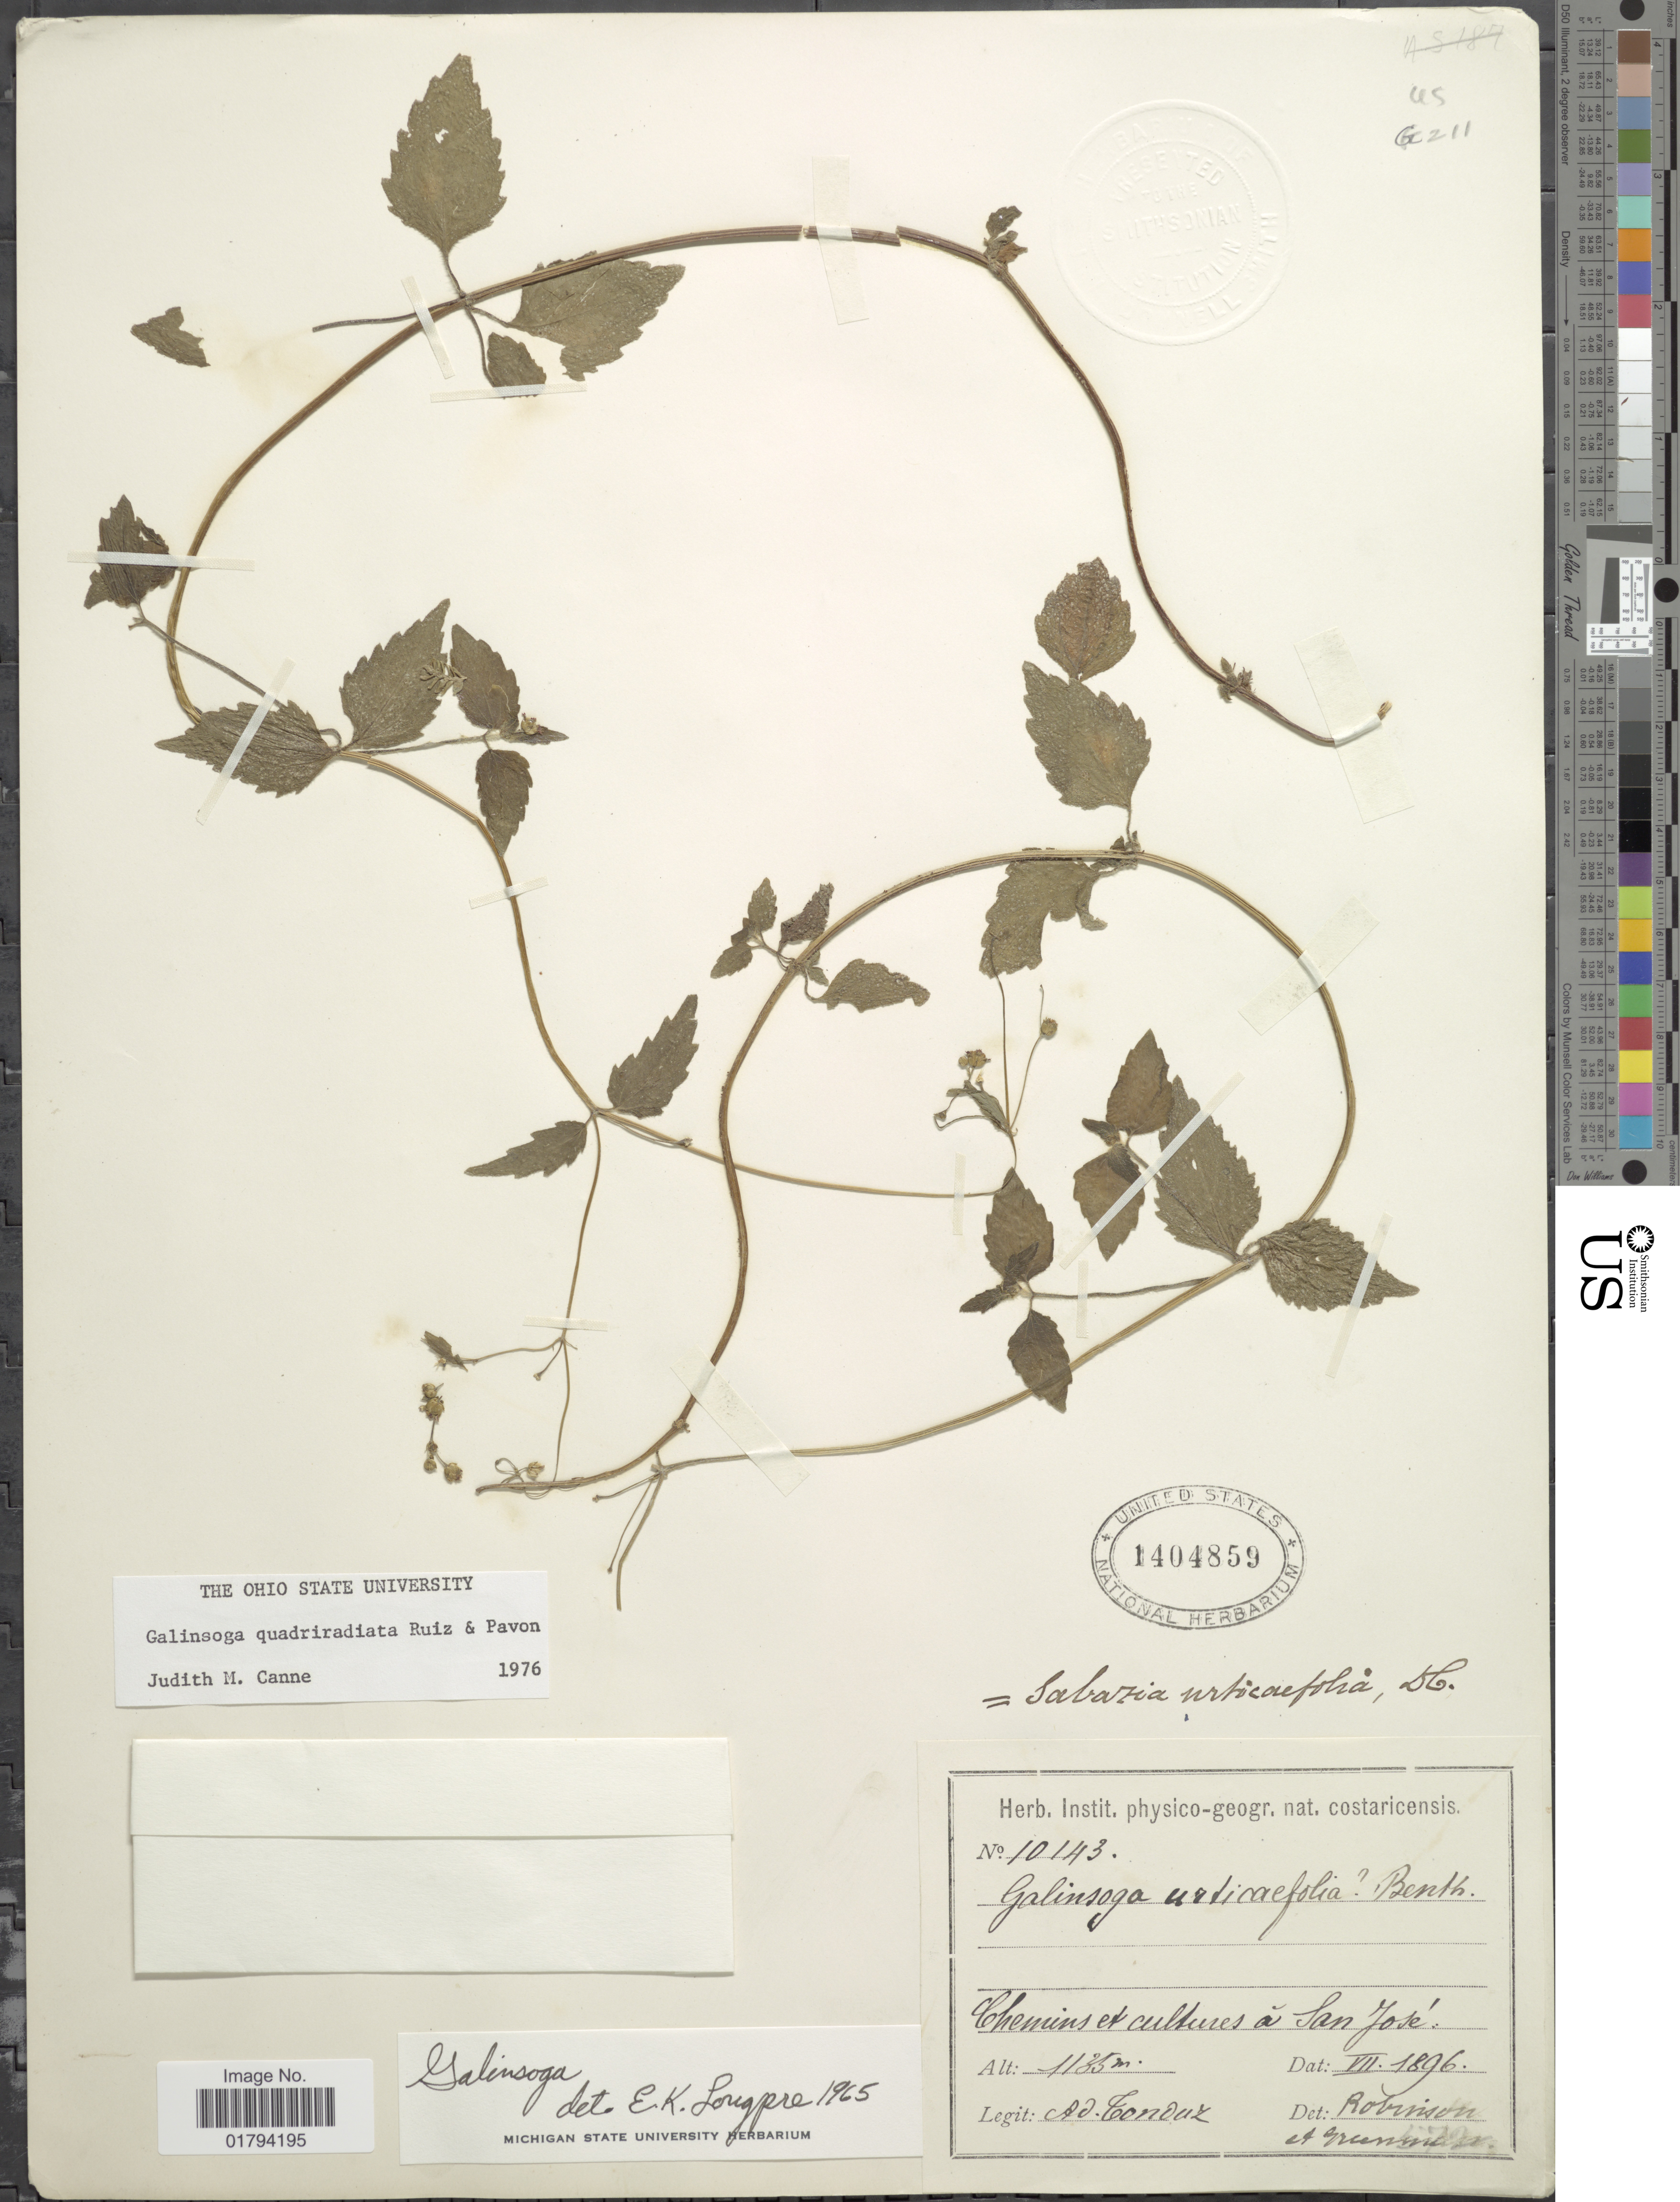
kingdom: Plantae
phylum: Tracheophyta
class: Magnoliopsida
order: Asterales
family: Asteraceae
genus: Galinsoga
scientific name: Galinsoga quadriradiata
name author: Ruiz & Pav.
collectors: A. Tonduz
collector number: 10143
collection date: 1896-07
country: Costa Rica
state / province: San José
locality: Chemins et cultures a San Jose.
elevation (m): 1135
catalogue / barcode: US 1404859